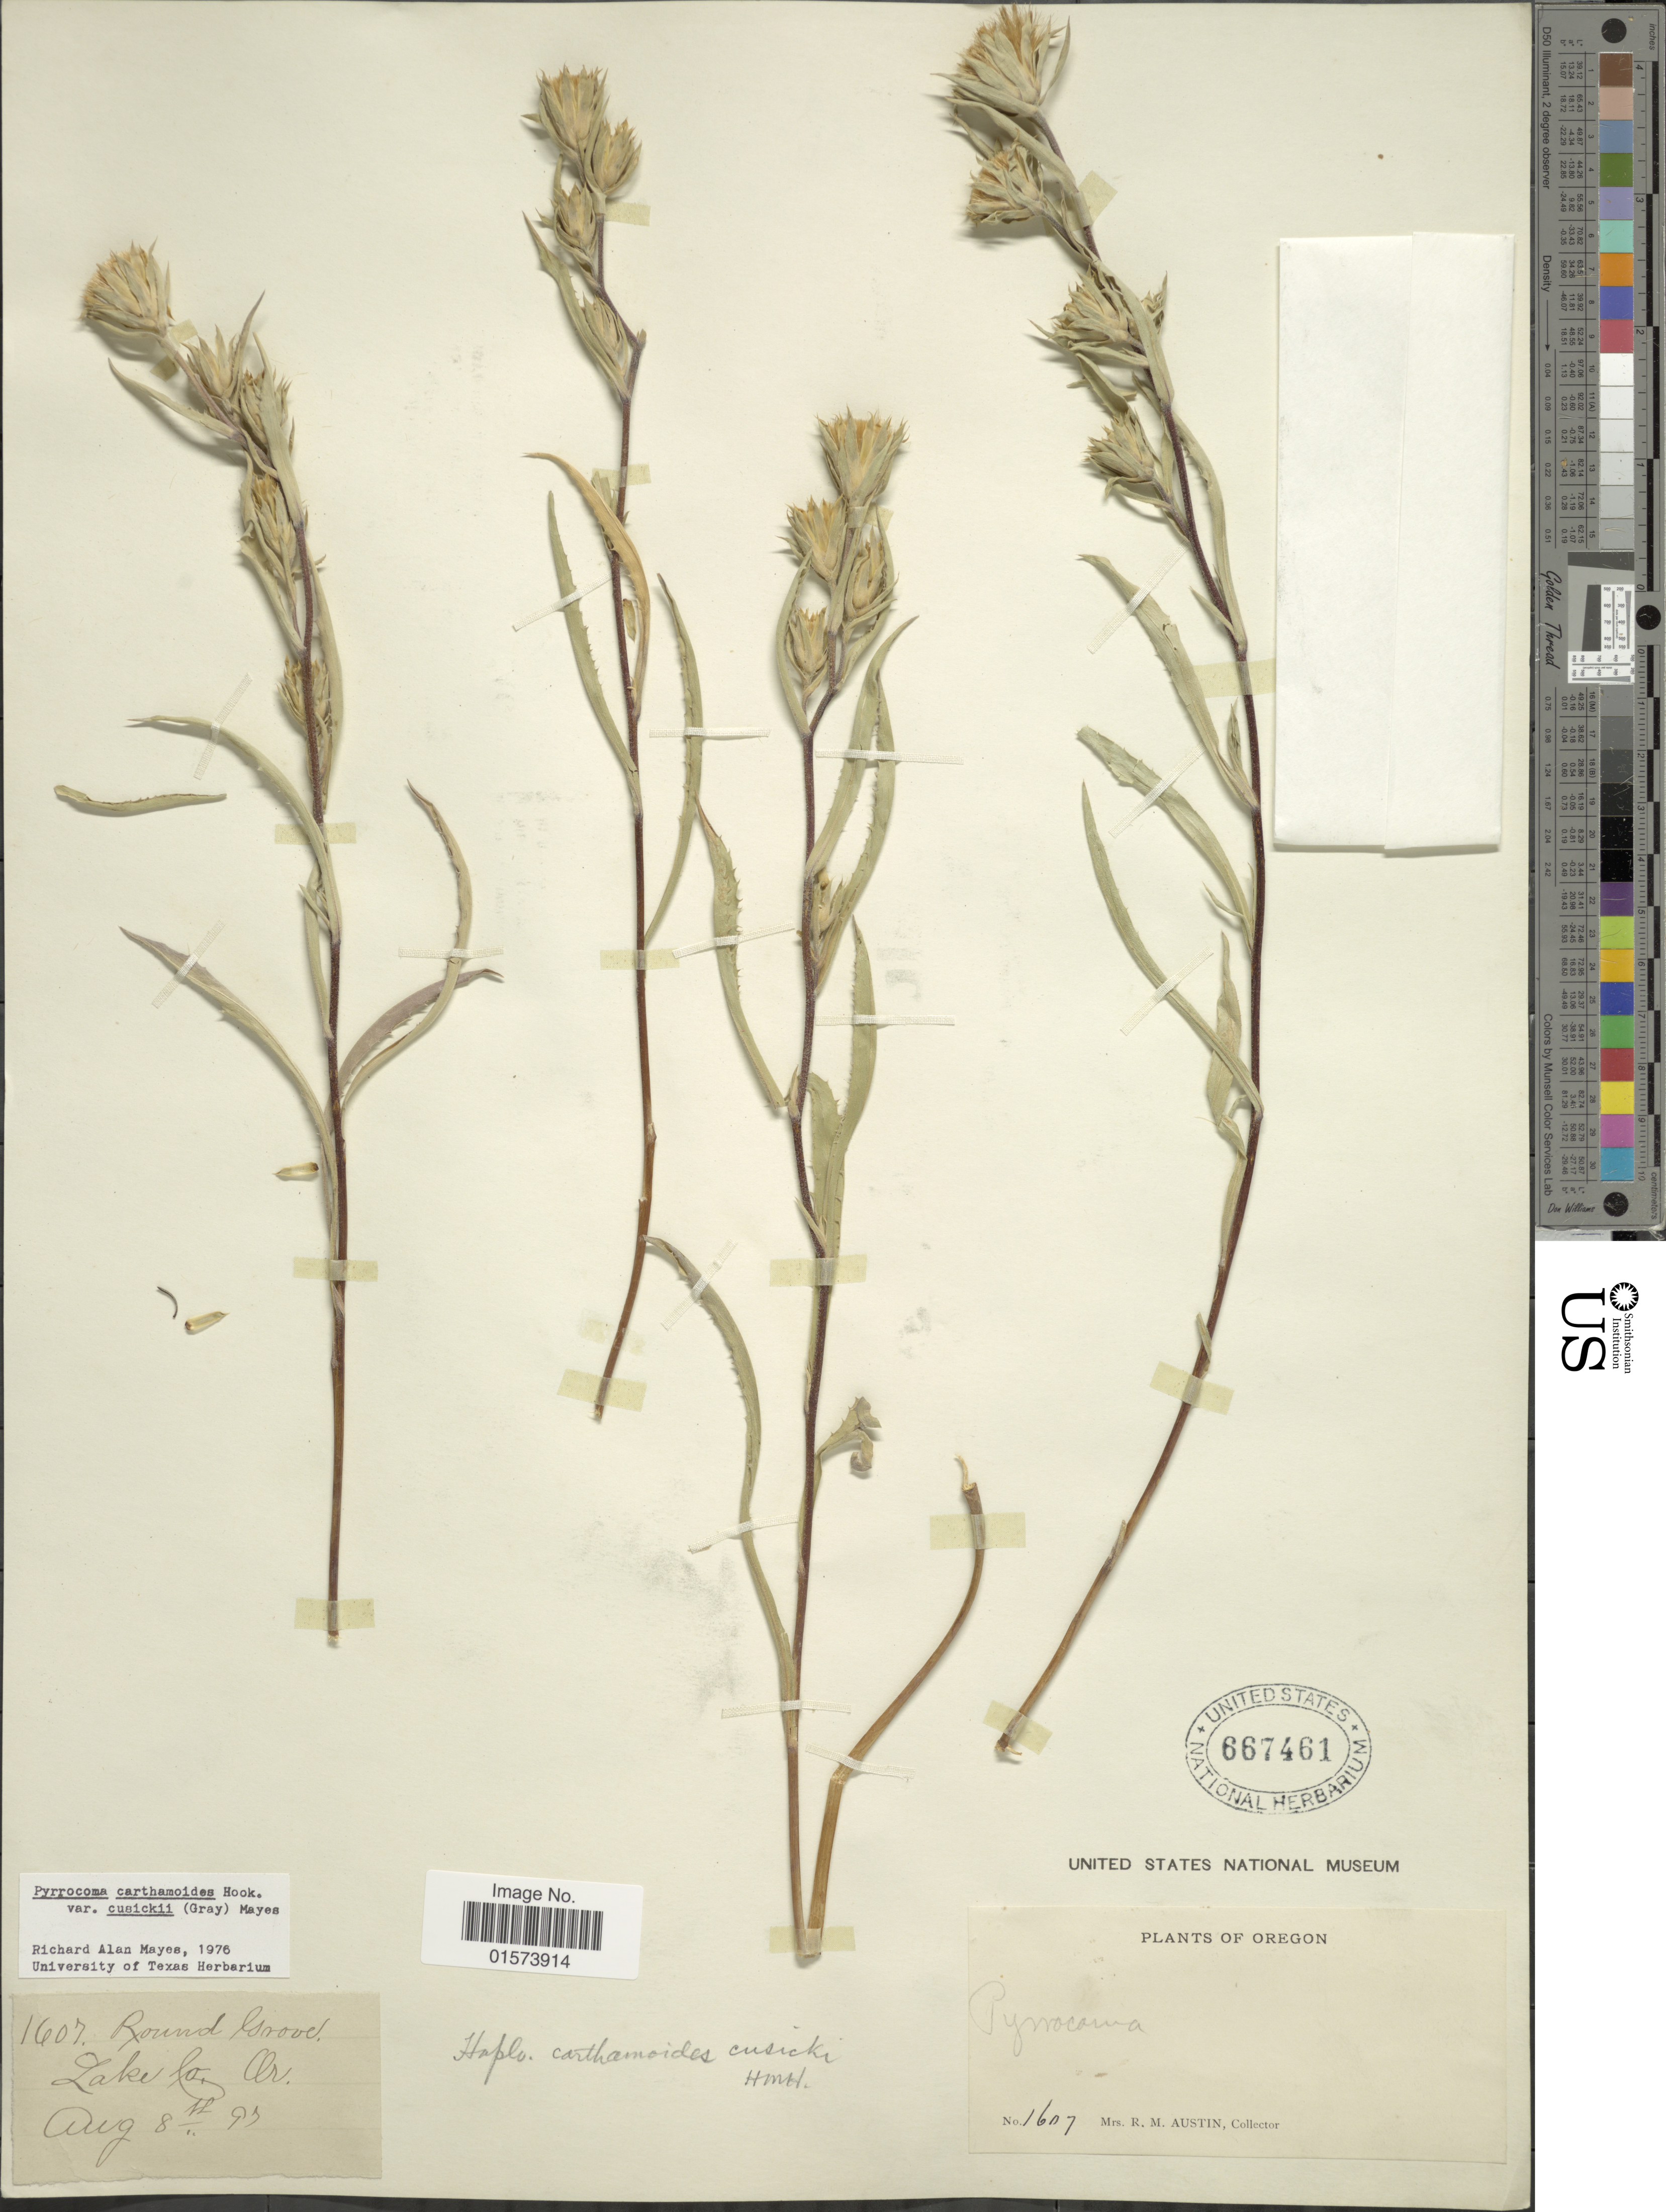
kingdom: Plantae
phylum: Tracheophyta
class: Magnoliopsida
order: Asterales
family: Asteraceae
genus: Pyrrocoma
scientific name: Pyrrocoma carthamoides var. cusickii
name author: (A. Gray) Mayes ex Kartesz & Gandhi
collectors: R. Austin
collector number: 1607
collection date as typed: Transcribed d/m/y: 8/8/93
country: United States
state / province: Oregon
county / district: Lake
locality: Lake Co. Cr.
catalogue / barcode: US 667461